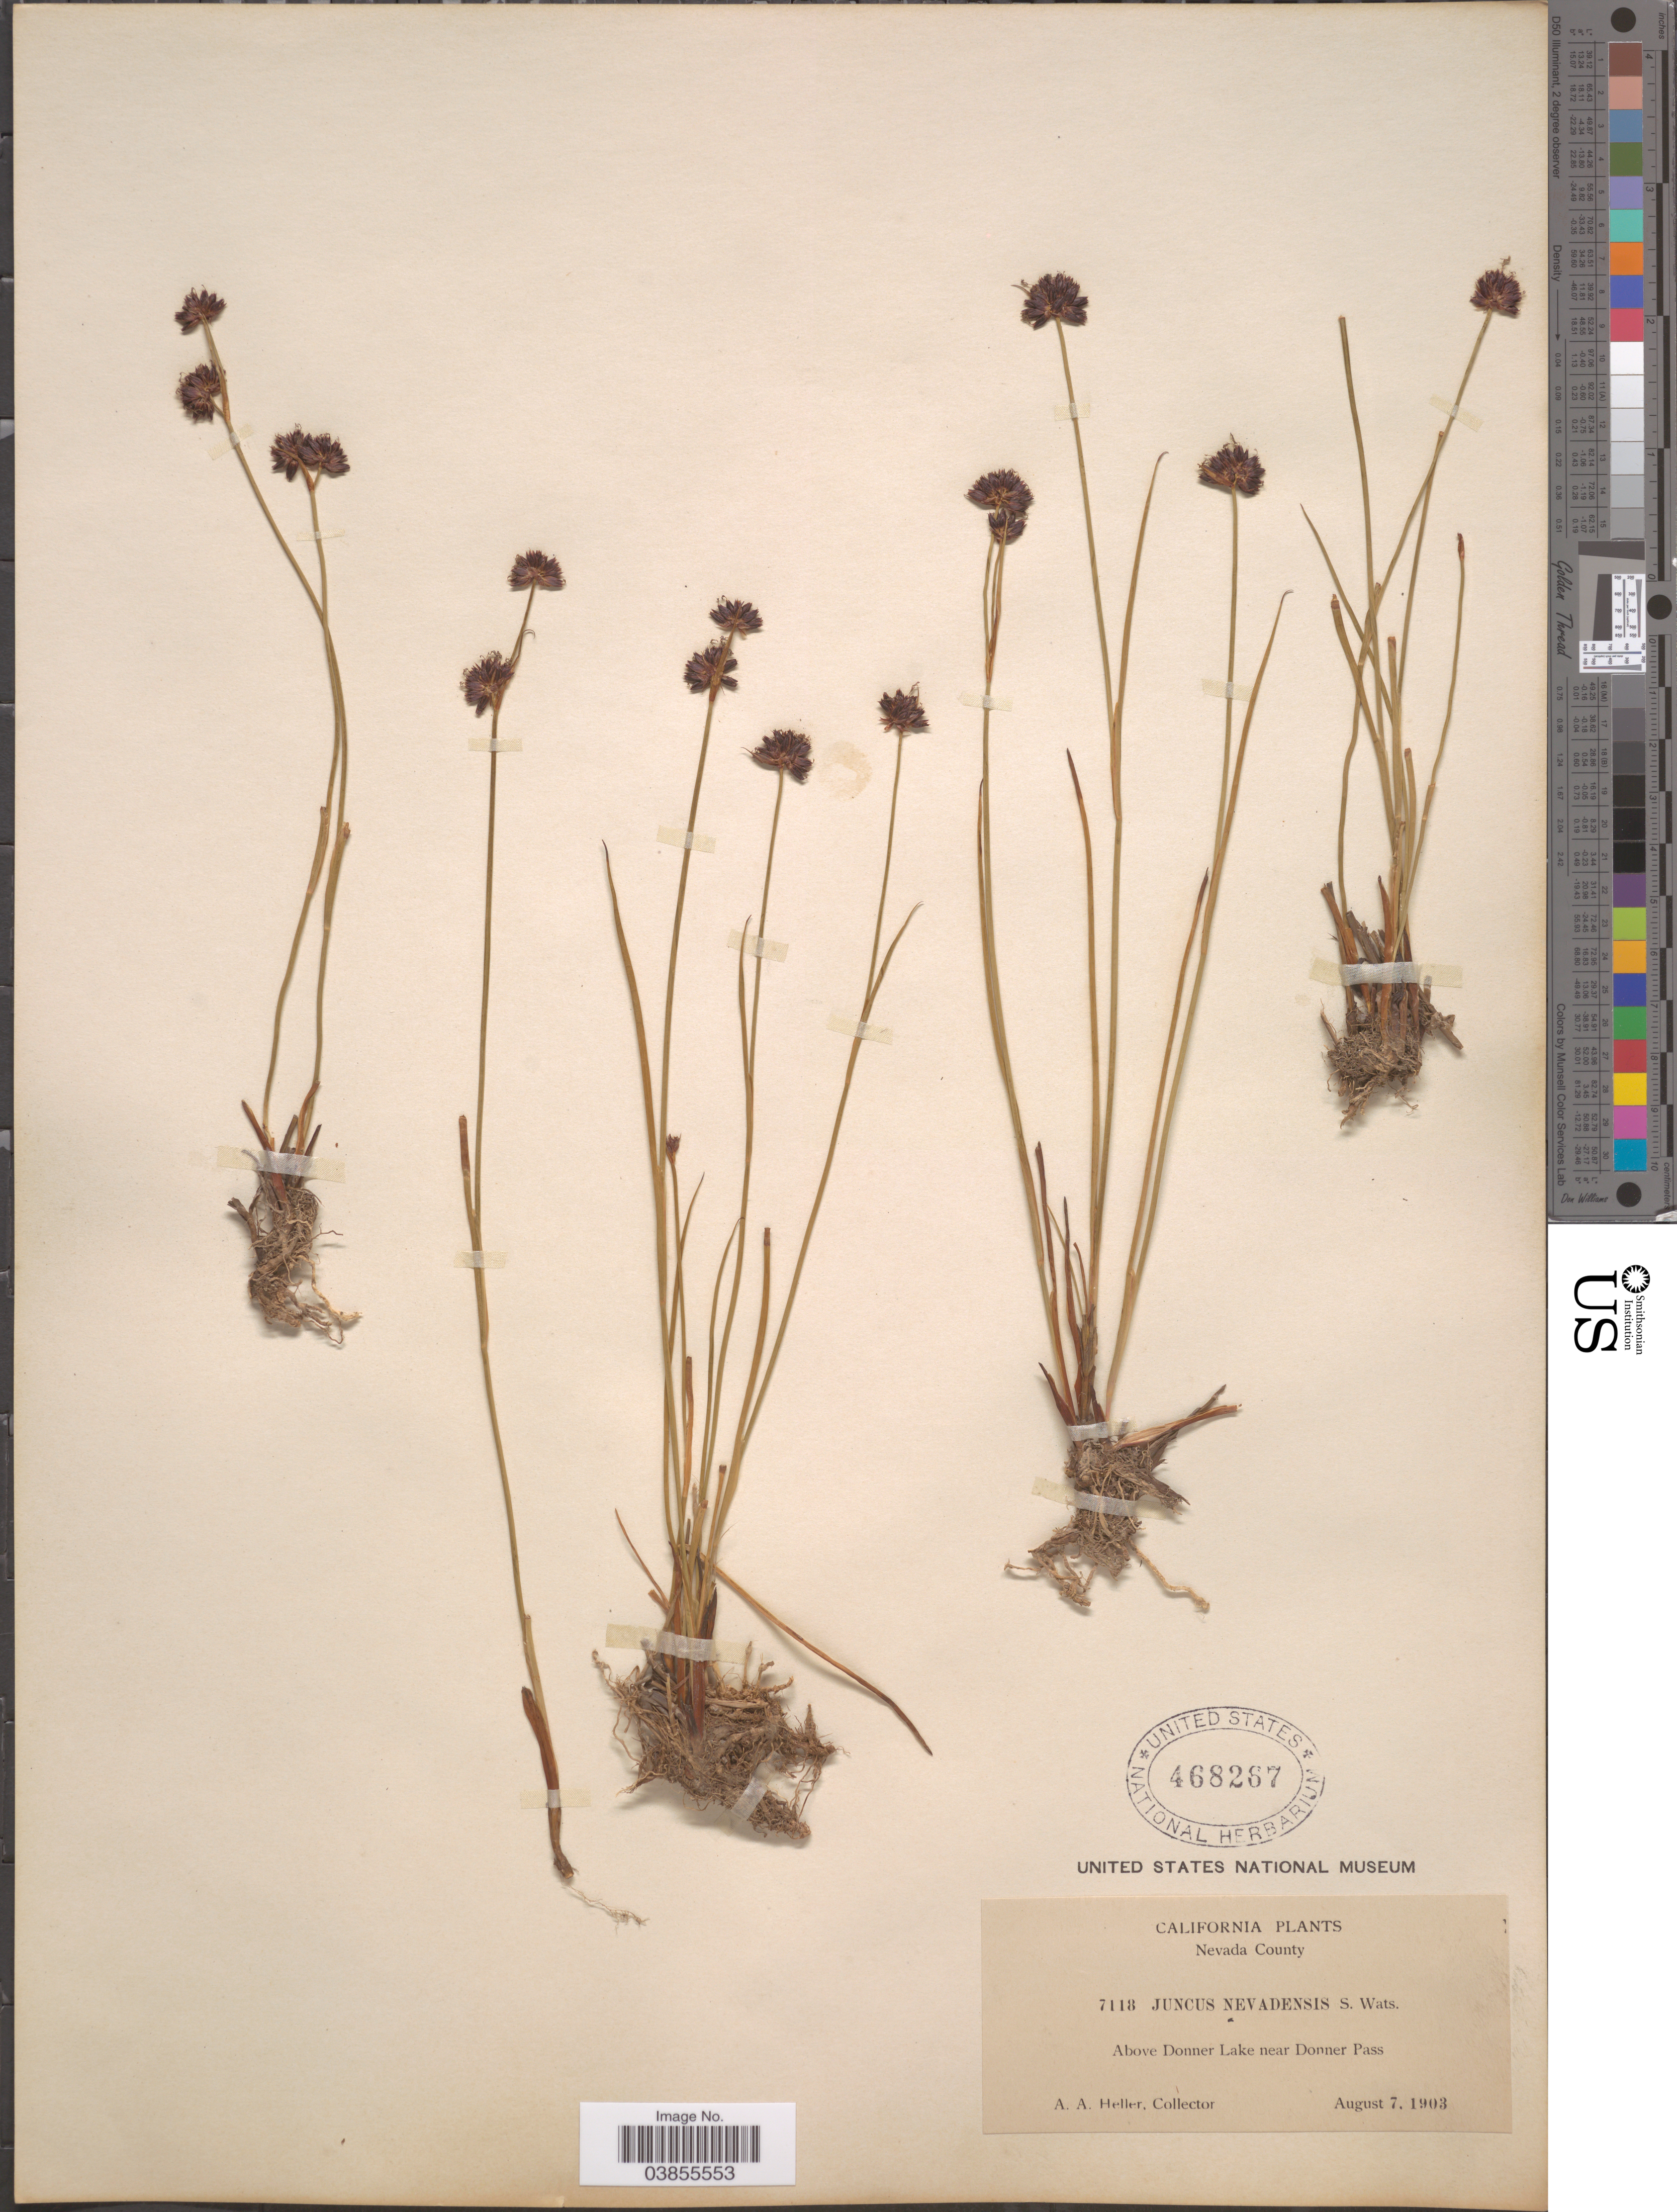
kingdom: Plantae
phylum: Tracheophyta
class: Liliopsida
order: Poales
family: Juncaceae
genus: Juncus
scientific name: Juncus nevadensis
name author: S. Watson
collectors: A. A. Heller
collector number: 7118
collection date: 1903-08-07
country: United States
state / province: California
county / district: Nevada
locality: Nevada County. Above Donner Lake near Donner Pass.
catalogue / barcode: US 468267